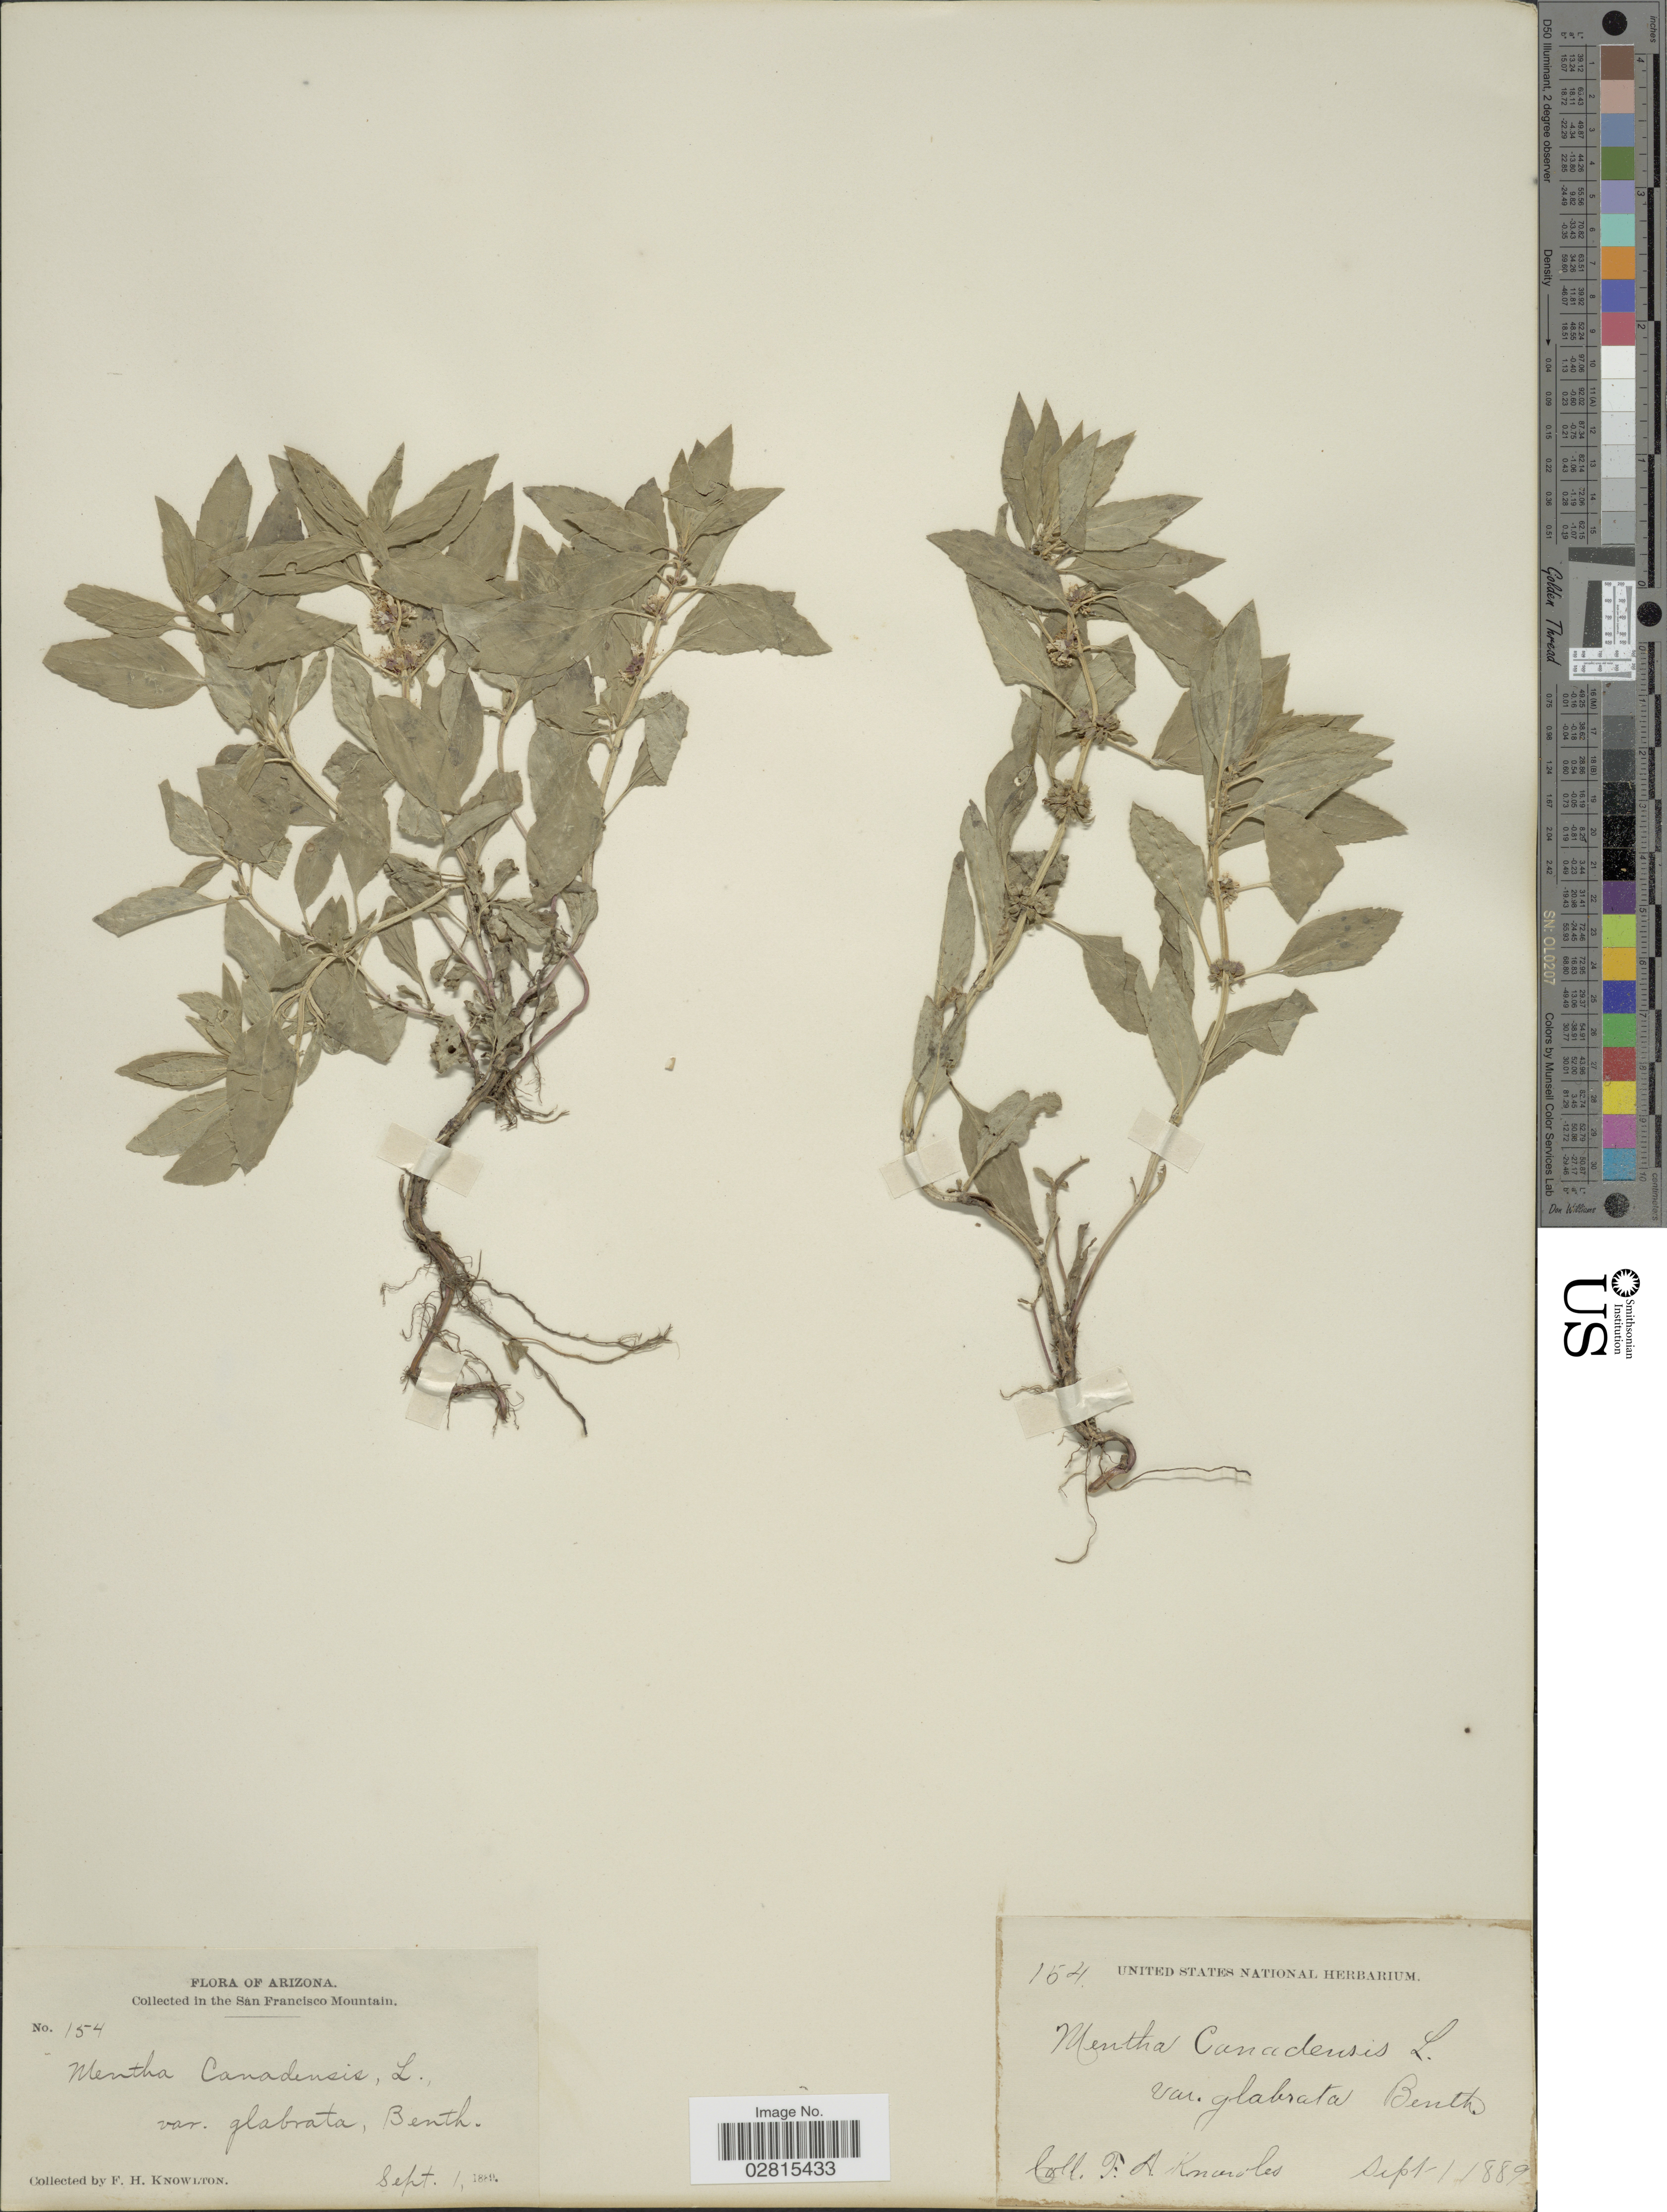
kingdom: Plantae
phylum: Tracheophyta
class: Magnoliopsida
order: Lamiales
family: Lamiaceae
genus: Mentha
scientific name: Mentha canadensis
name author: L.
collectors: F. H. Knowlton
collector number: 154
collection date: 1889-09-01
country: United States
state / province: Arizona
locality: In the San Francisco Mountain.